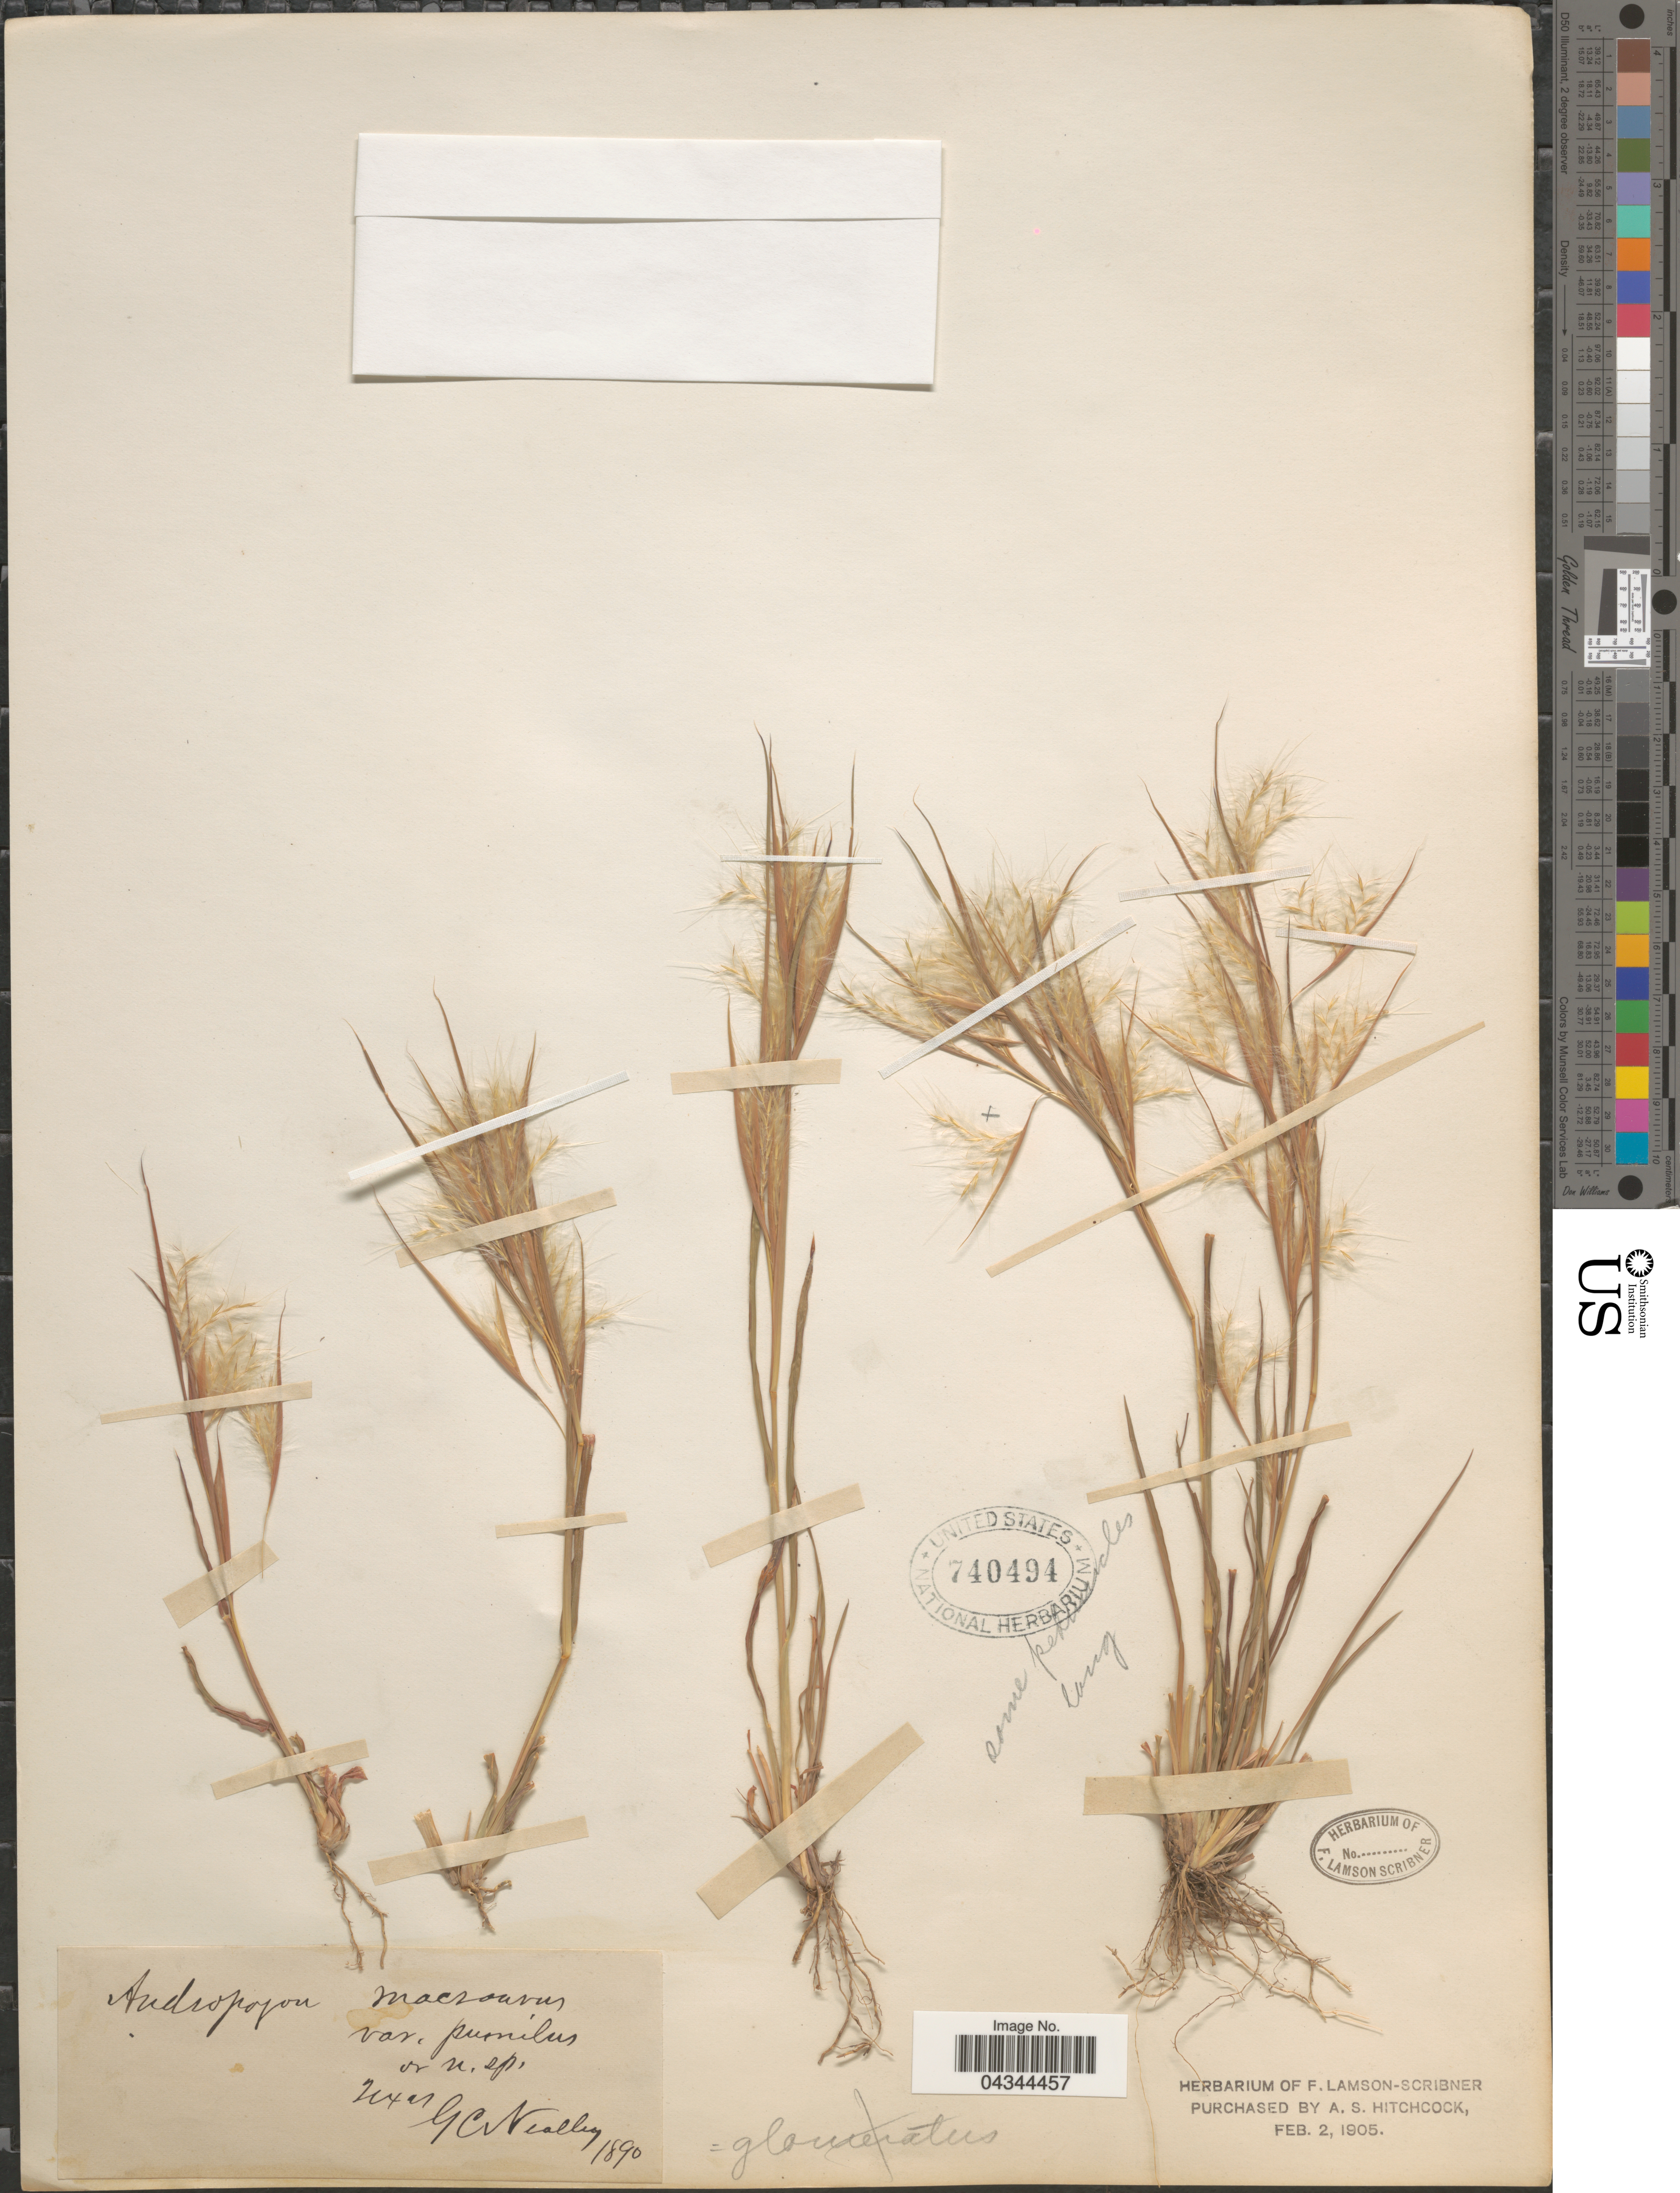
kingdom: Plantae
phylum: Tracheophyta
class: Liliopsida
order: Poales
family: Poaceae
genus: Andropogon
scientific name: Andropogon virginicus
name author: L.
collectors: G. C. Nealley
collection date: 1890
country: United States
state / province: Texas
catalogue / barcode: US 740494